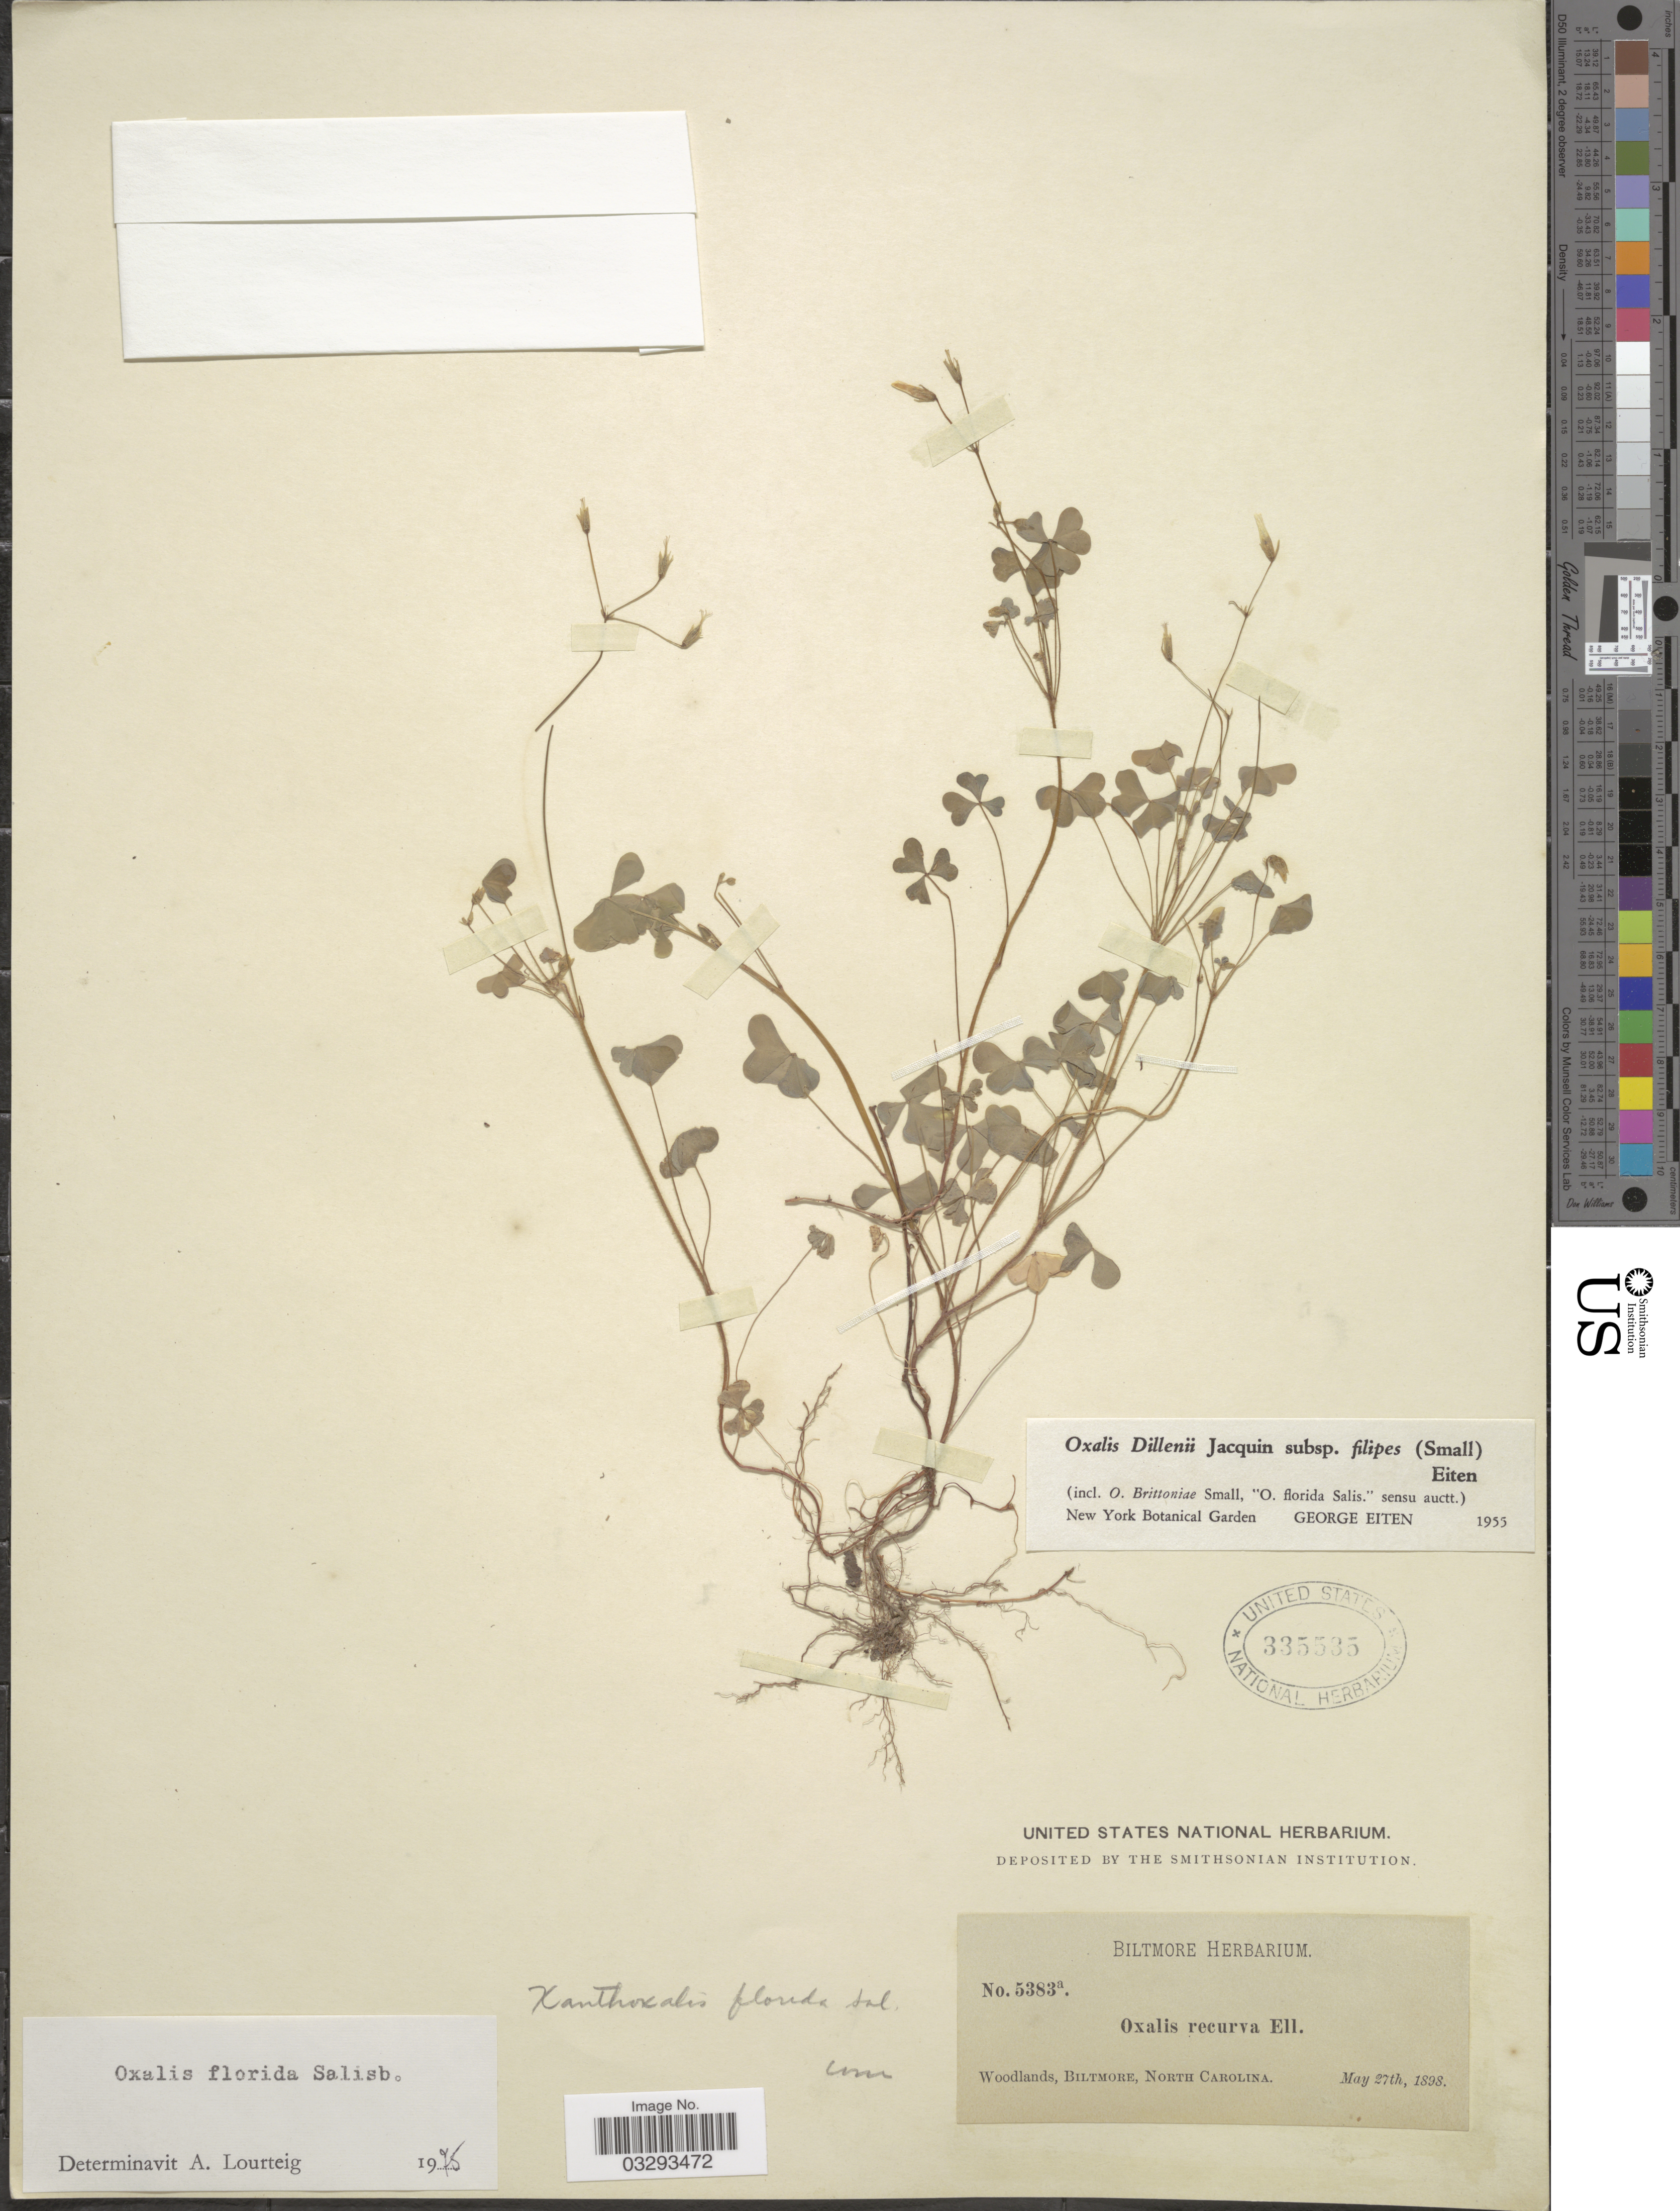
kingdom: Plantae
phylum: Tracheophyta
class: Magnoliopsida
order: Oxalidales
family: Oxalidaceae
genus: Oxalis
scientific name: Oxalis florida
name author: Salisb.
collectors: ex herb. Biltmore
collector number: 5383a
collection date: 1898-05-27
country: United States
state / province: North Carolina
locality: Woodlands, Biltmore.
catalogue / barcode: US 335535